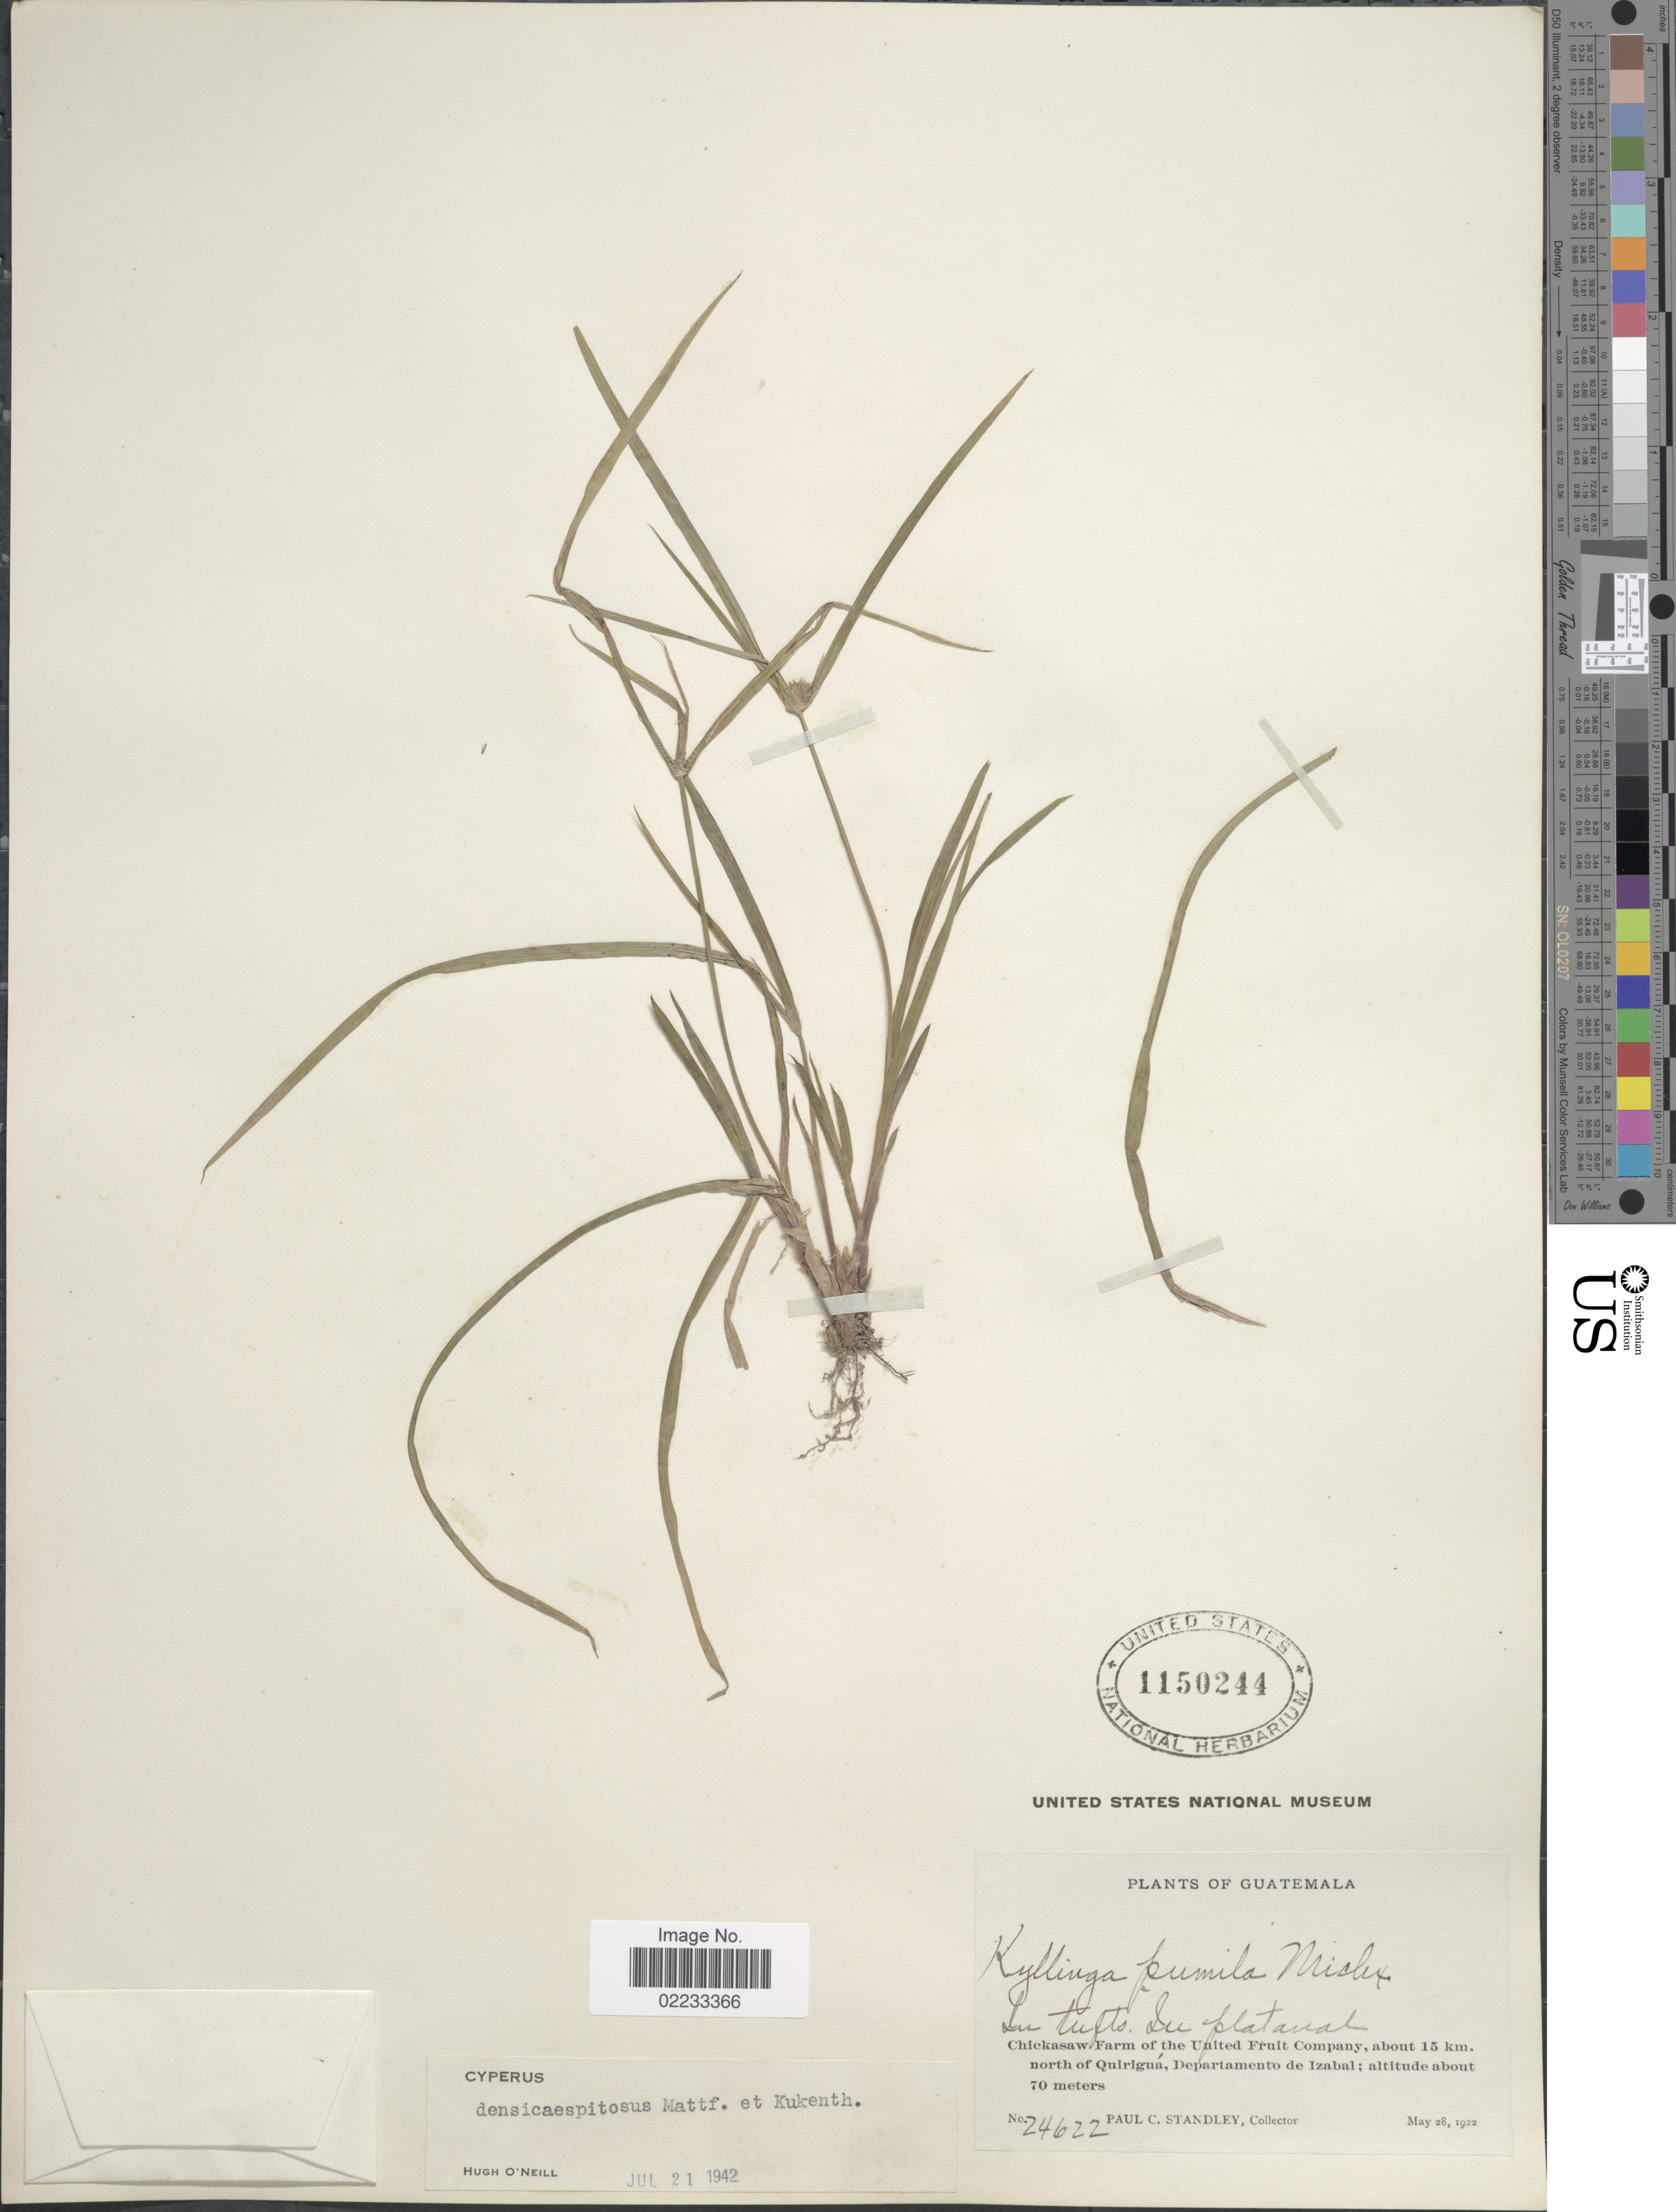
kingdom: Plantae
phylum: Tracheophyta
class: Liliopsida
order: Poales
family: Cyperaceae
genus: Cyperus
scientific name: Cyperus hortensis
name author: (Salzm. ex Steud.) Dorr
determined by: Strong, Mark T., (BOT), Smithsonian Institution - National Museum of Natural History (UNITED STATES)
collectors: P. C. Standley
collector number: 24622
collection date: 1922-05-28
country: Guatemala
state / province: Izabal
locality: In tufts, in platanal, Chickasaw Farm of the United Fruit Company, about 15 km. north of Quirigua.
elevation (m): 70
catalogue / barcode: US 1150244